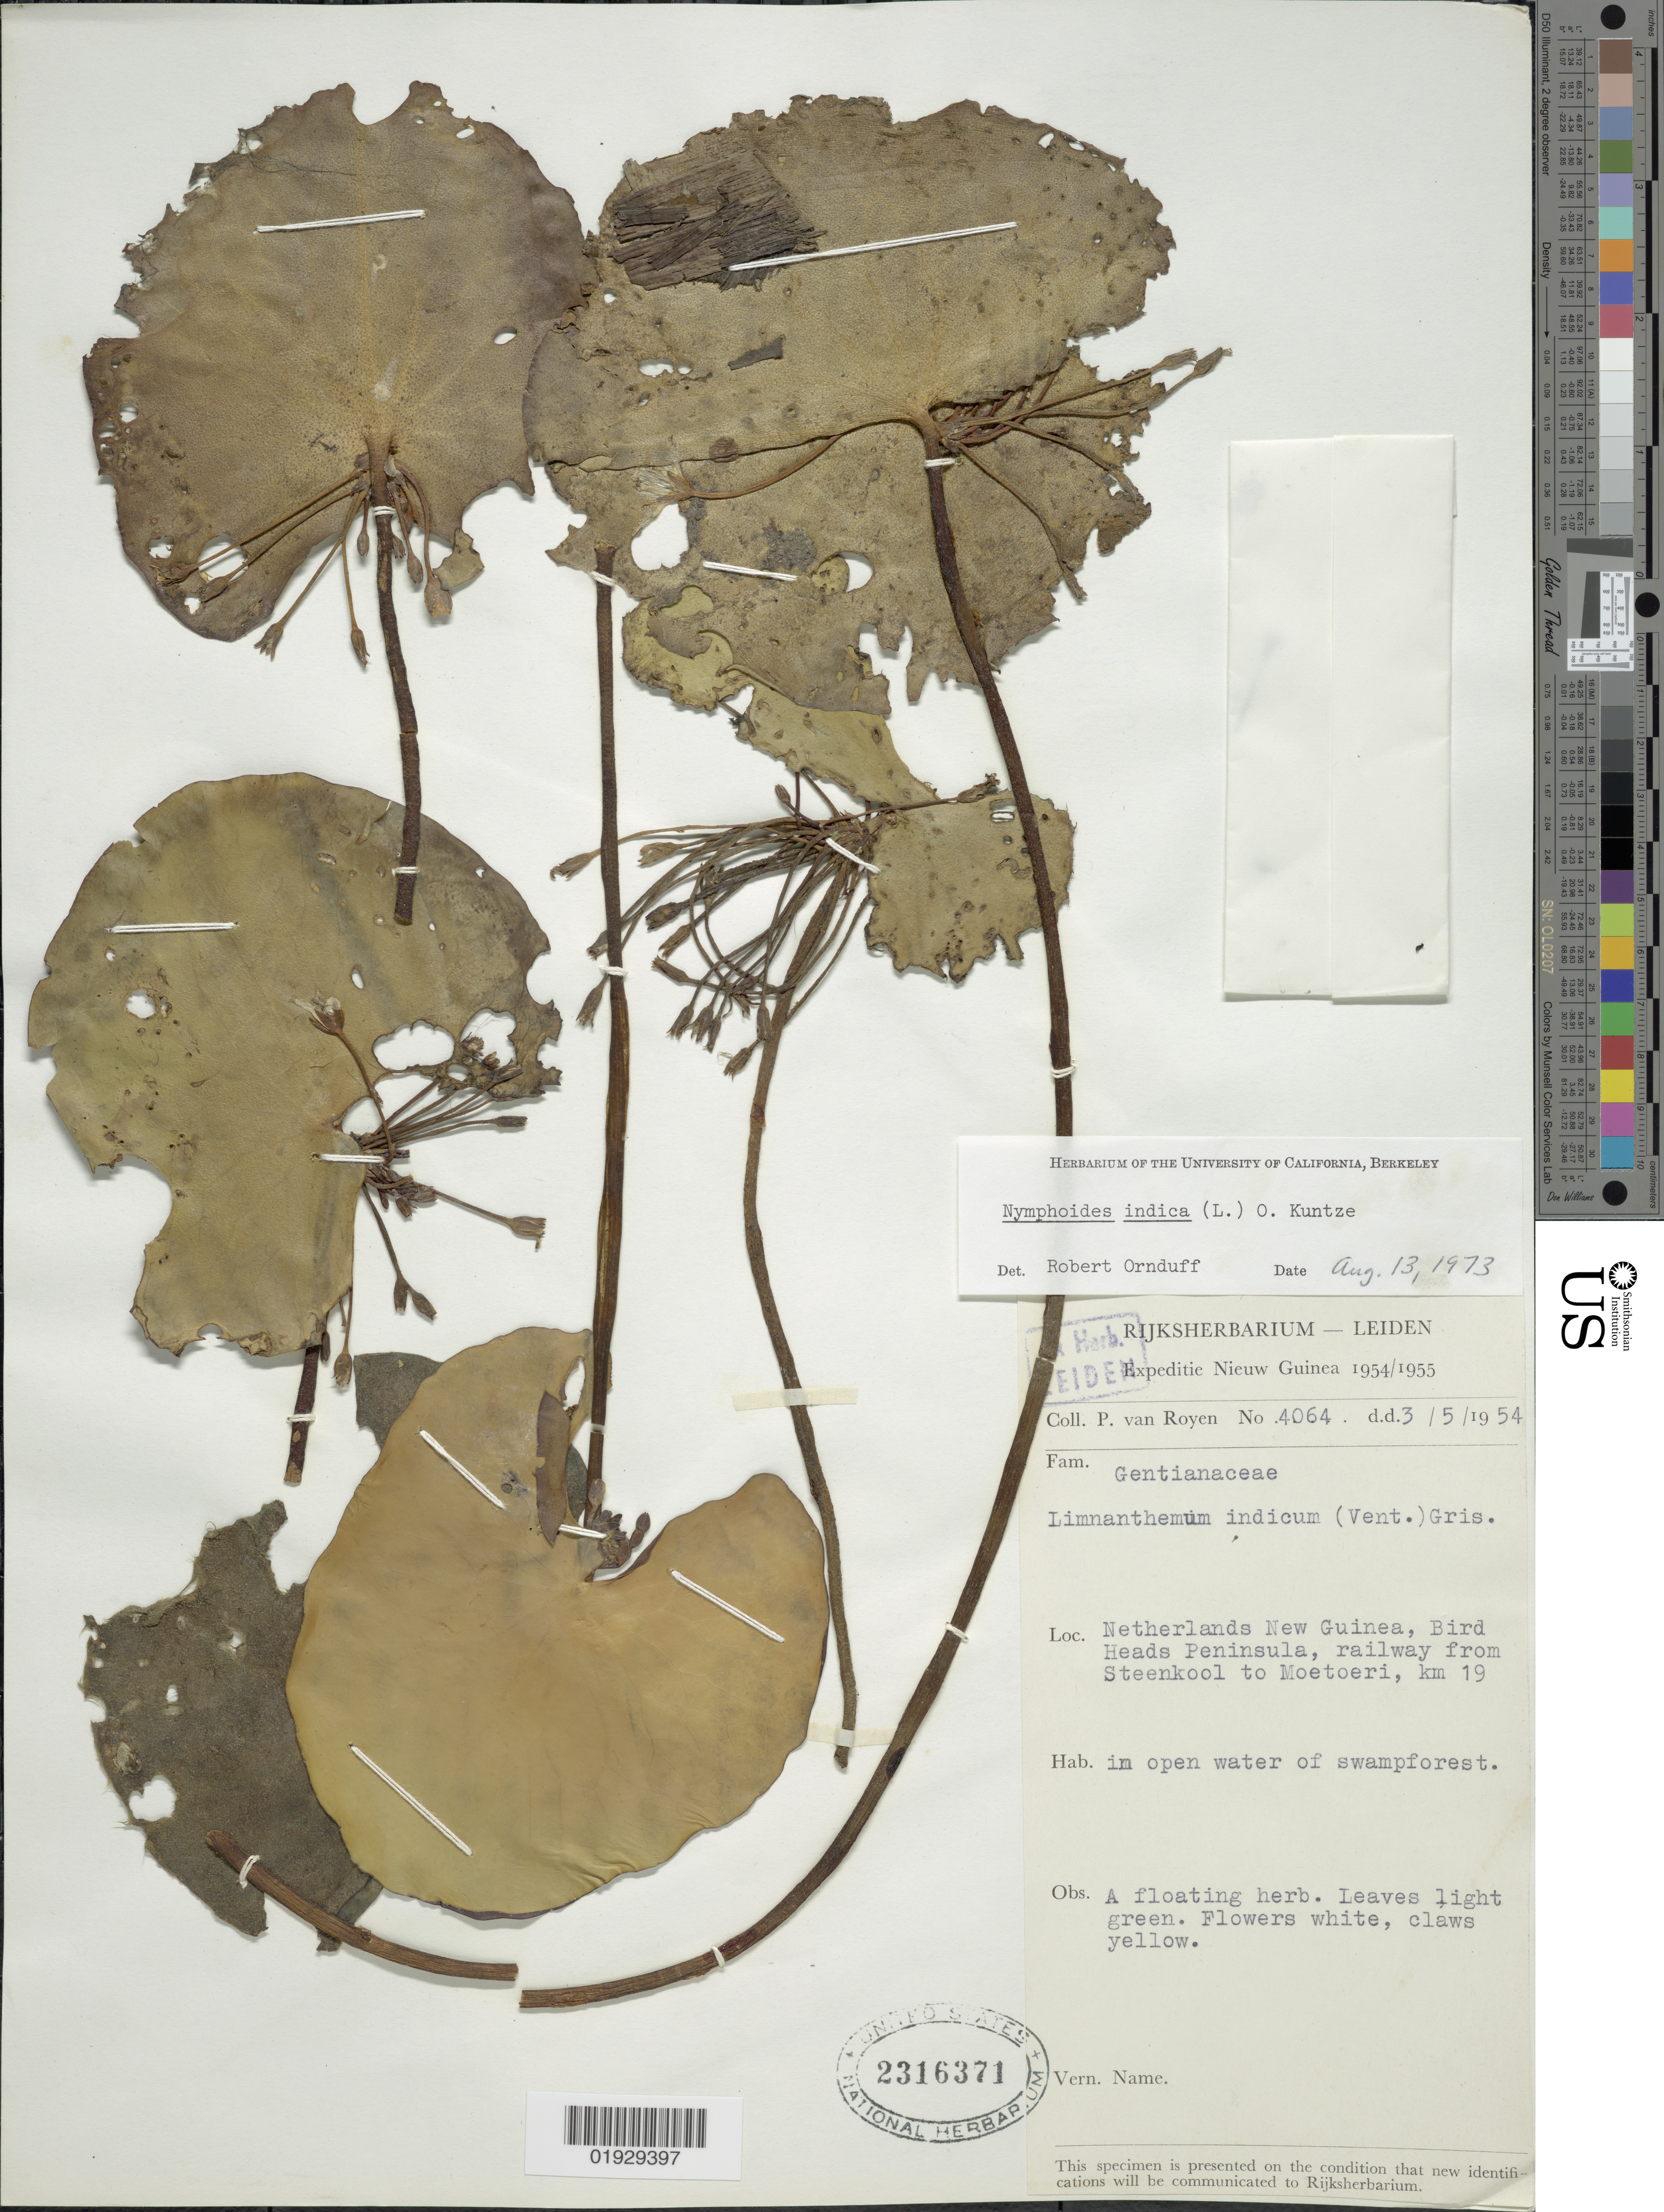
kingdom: Plantae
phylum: Tracheophyta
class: Magnoliopsida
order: Asterales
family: Menyanthaceae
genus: Nymphoides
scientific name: Nymphoides indica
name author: (L.) Kuntze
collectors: P. van Royen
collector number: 4064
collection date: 1954-05-03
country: Indonesia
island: New Guinea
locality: Netherlands New Guinea, Bird Heads Peninsula, railway from Steenkool to Moetoeri, km 19.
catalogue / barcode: US 2316371